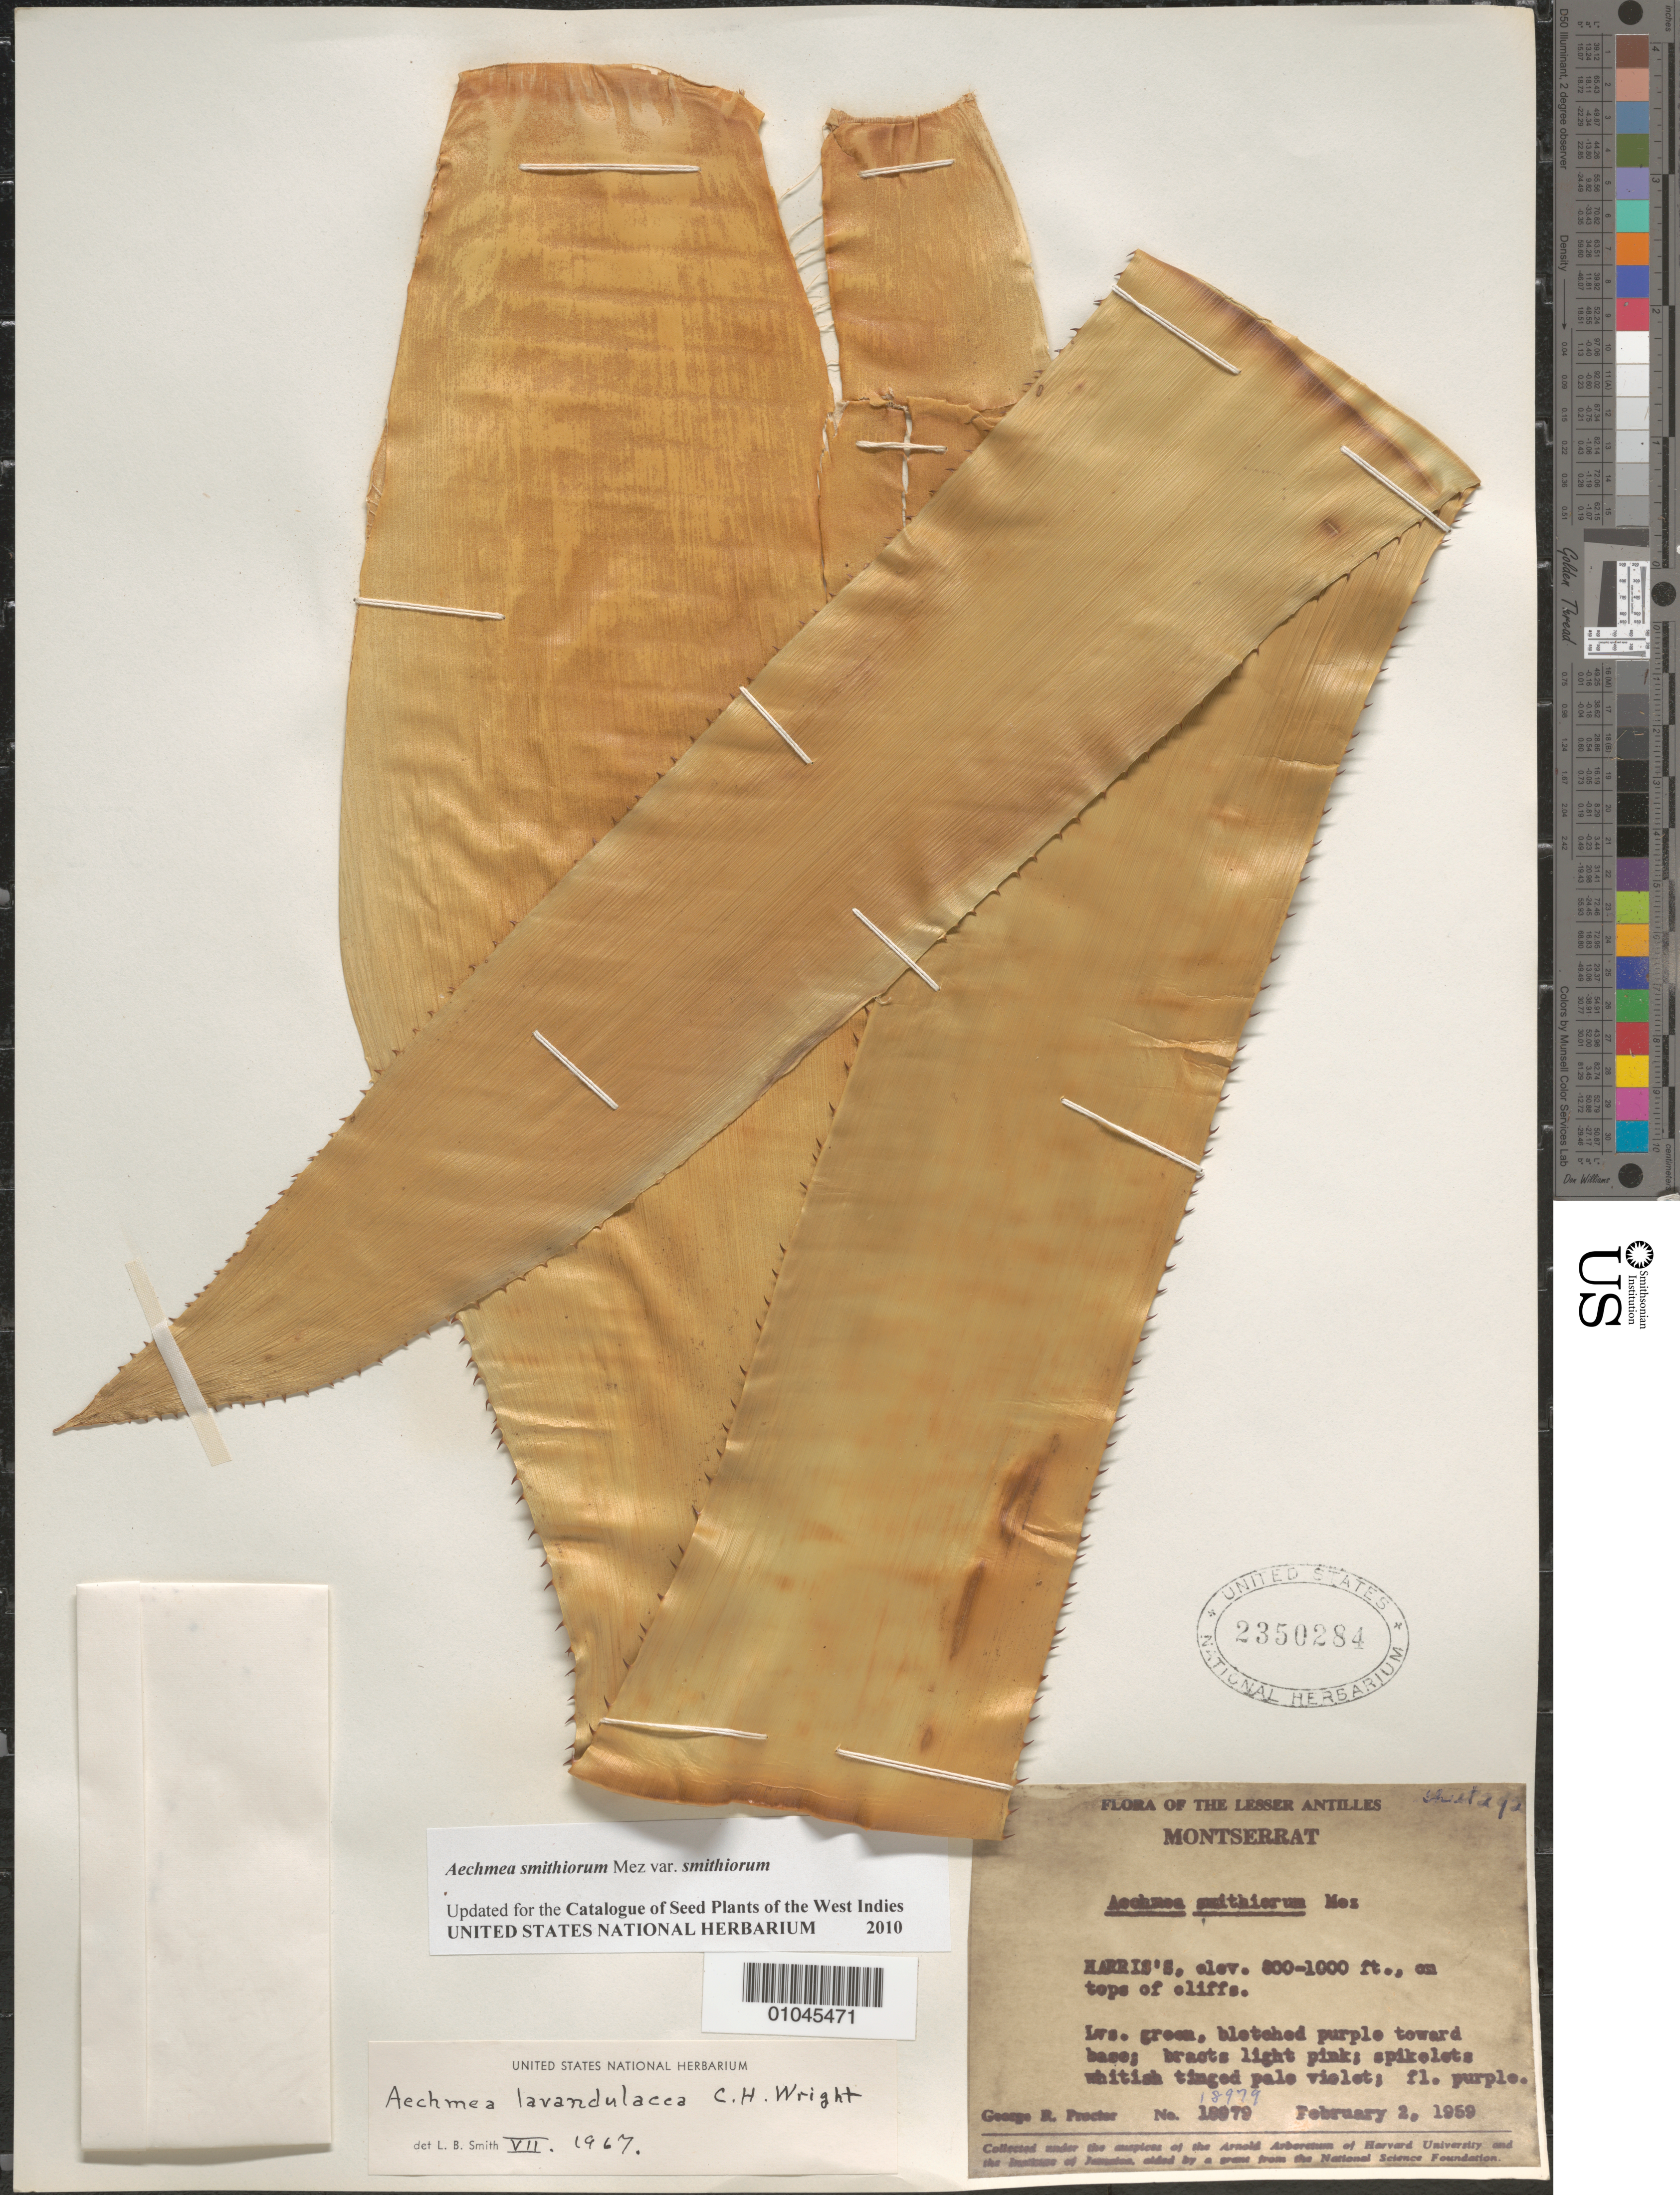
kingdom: Plantae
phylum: Tracheophyta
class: Liliopsida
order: Poales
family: Bromeliaceae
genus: Aechmea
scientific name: Aechmea smithiorum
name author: Mez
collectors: G. R. Proctor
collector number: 18979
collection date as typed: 02 Feb 1959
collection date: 1959-02-02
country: Montserrat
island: Montserrat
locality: on tops of cliffs.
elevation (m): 244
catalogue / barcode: US 2350284